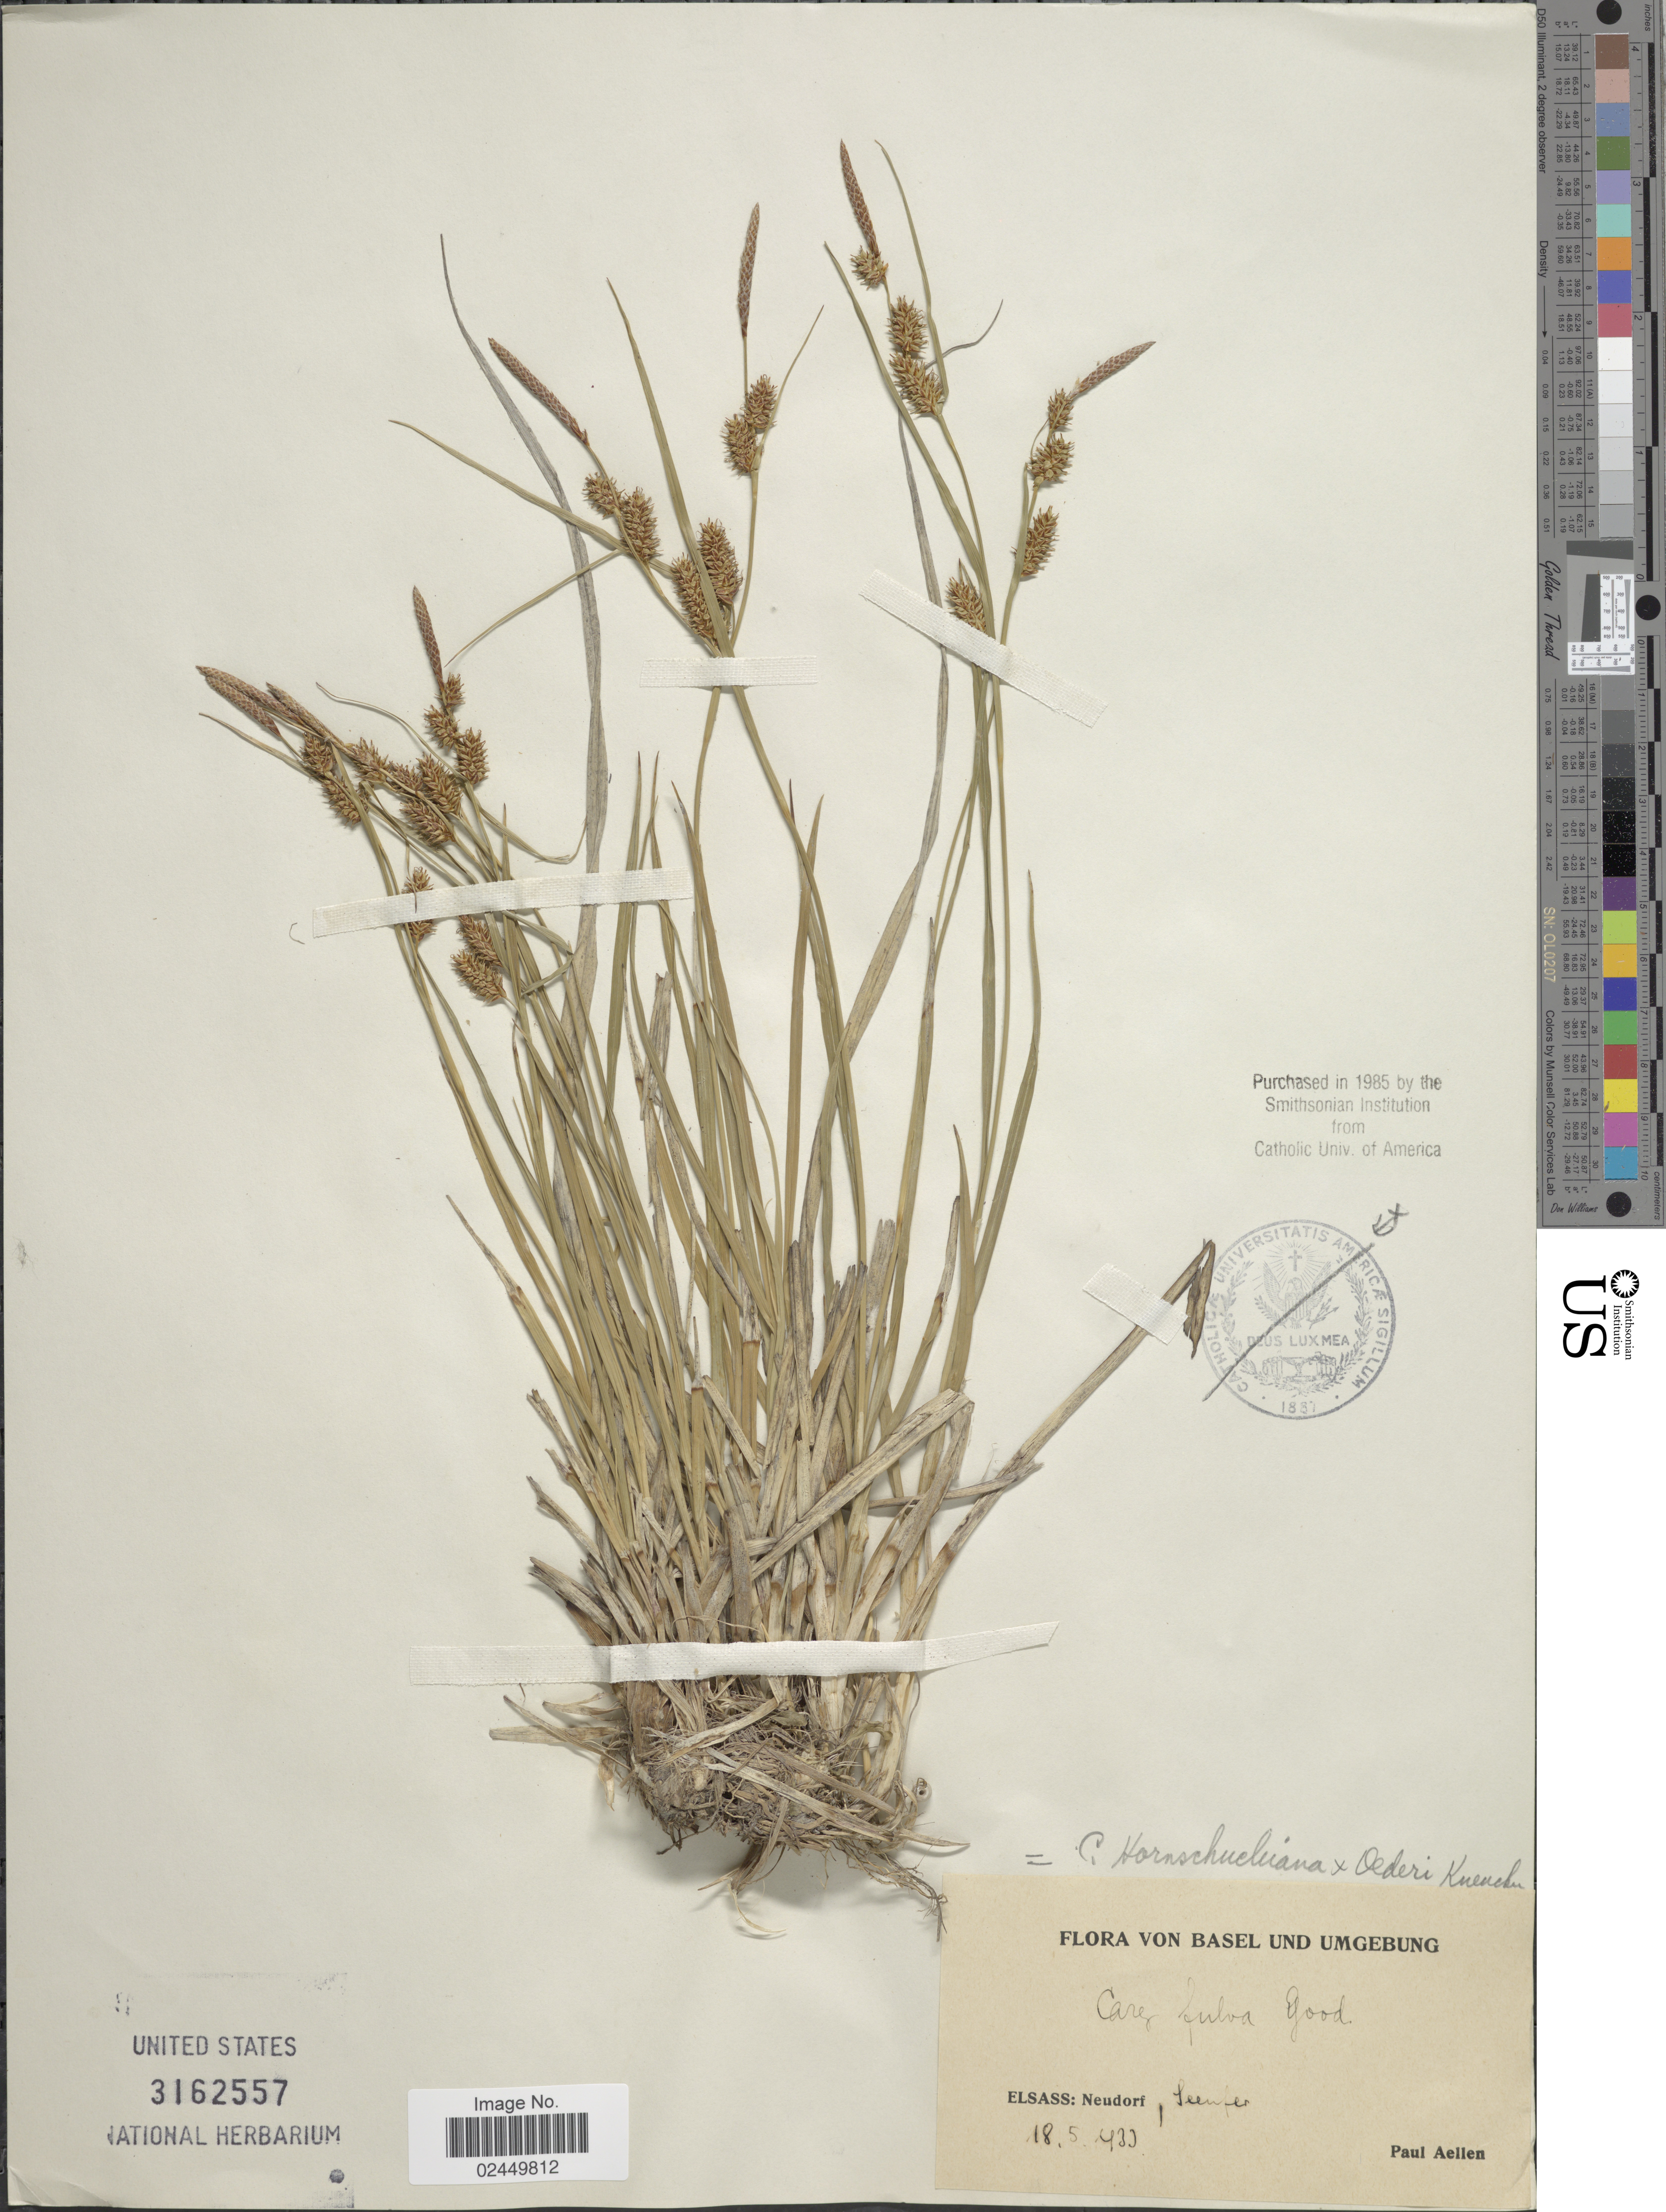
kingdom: Plantae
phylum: Tracheophyta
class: Liliopsida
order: Poales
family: Cyperaceae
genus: Carex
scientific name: Carex hostiana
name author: DC.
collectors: P. Aellen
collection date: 1833-05-18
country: Switzerland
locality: Basel und Umgebung. Elsass: Neudorf, Seenfer.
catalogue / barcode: US 3162557